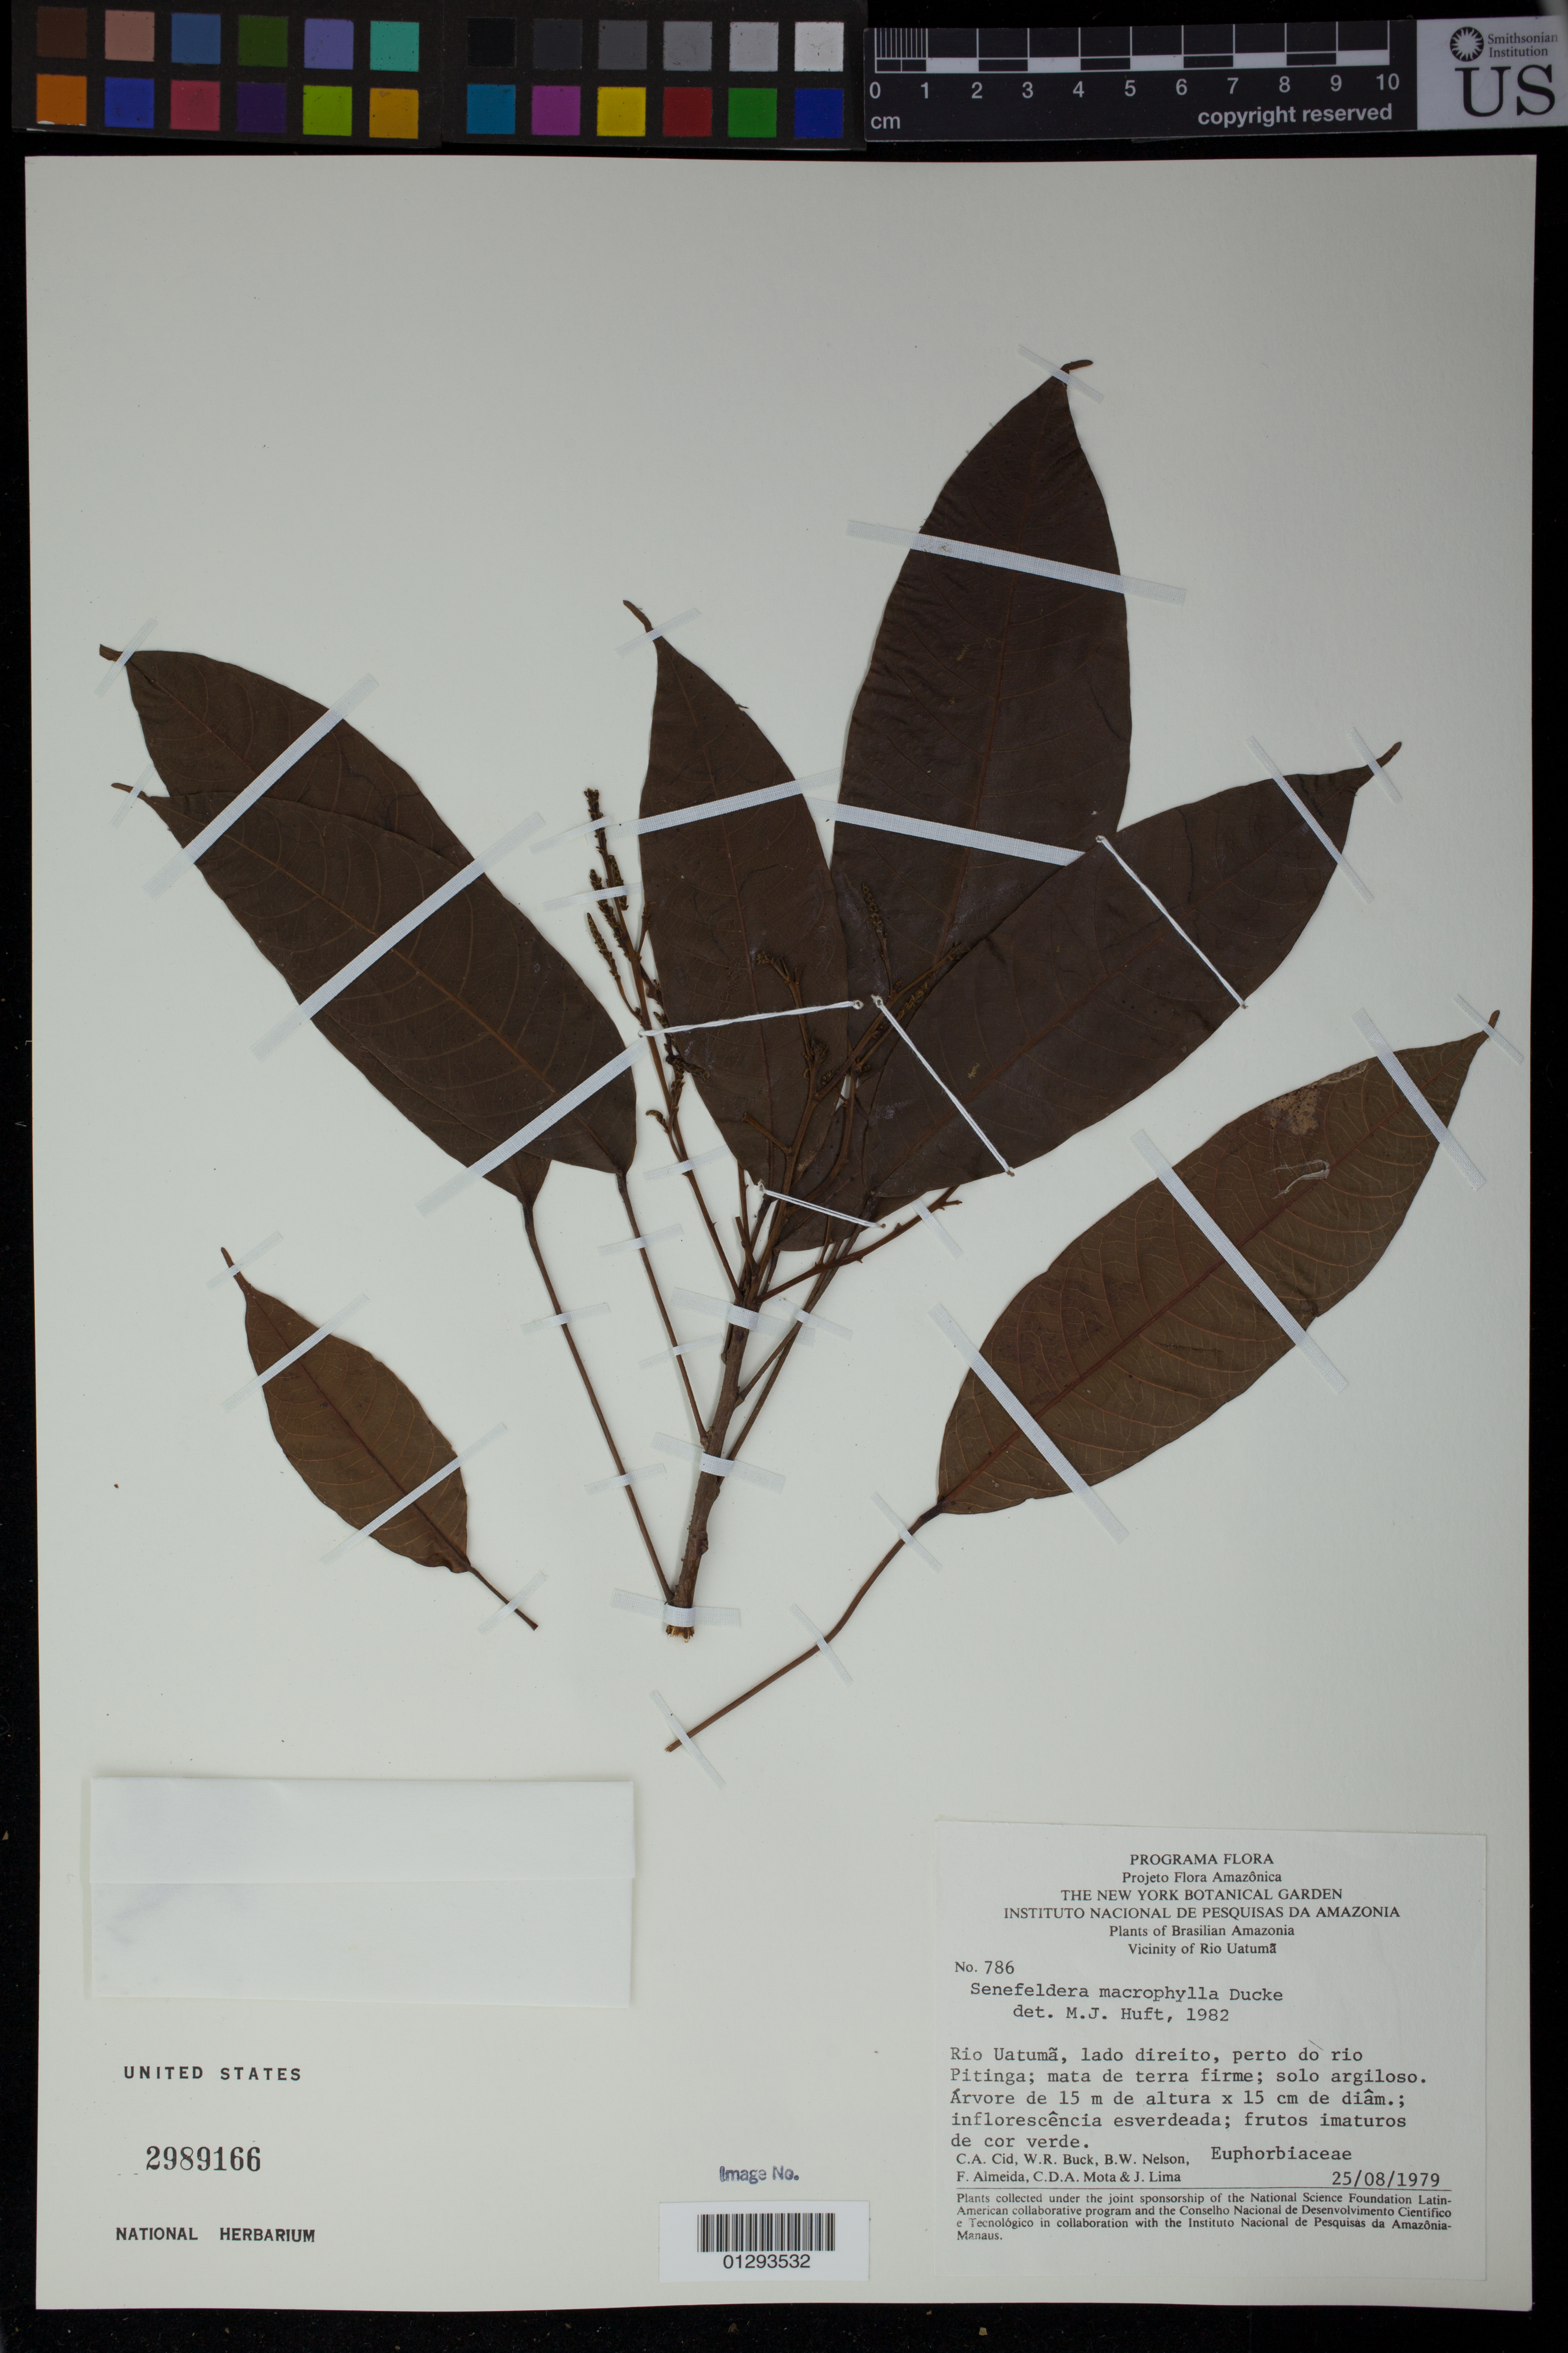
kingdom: Plantae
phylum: Tracheophyta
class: Magnoliopsida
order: Malpighiales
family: Euphorbiaceae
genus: Senefeldera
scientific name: Senefeldera macrophylla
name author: Ducke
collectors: C. A. Cid Ferreira, W. R. Buck, B. W. Nelson, F. Almeda, C. D. A. Mota & J. Lima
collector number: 786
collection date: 1979-08-25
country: Brazil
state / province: Amazonas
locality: Rio Uatuma, lado direito, perto do rio Pitinga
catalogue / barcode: US 2989166